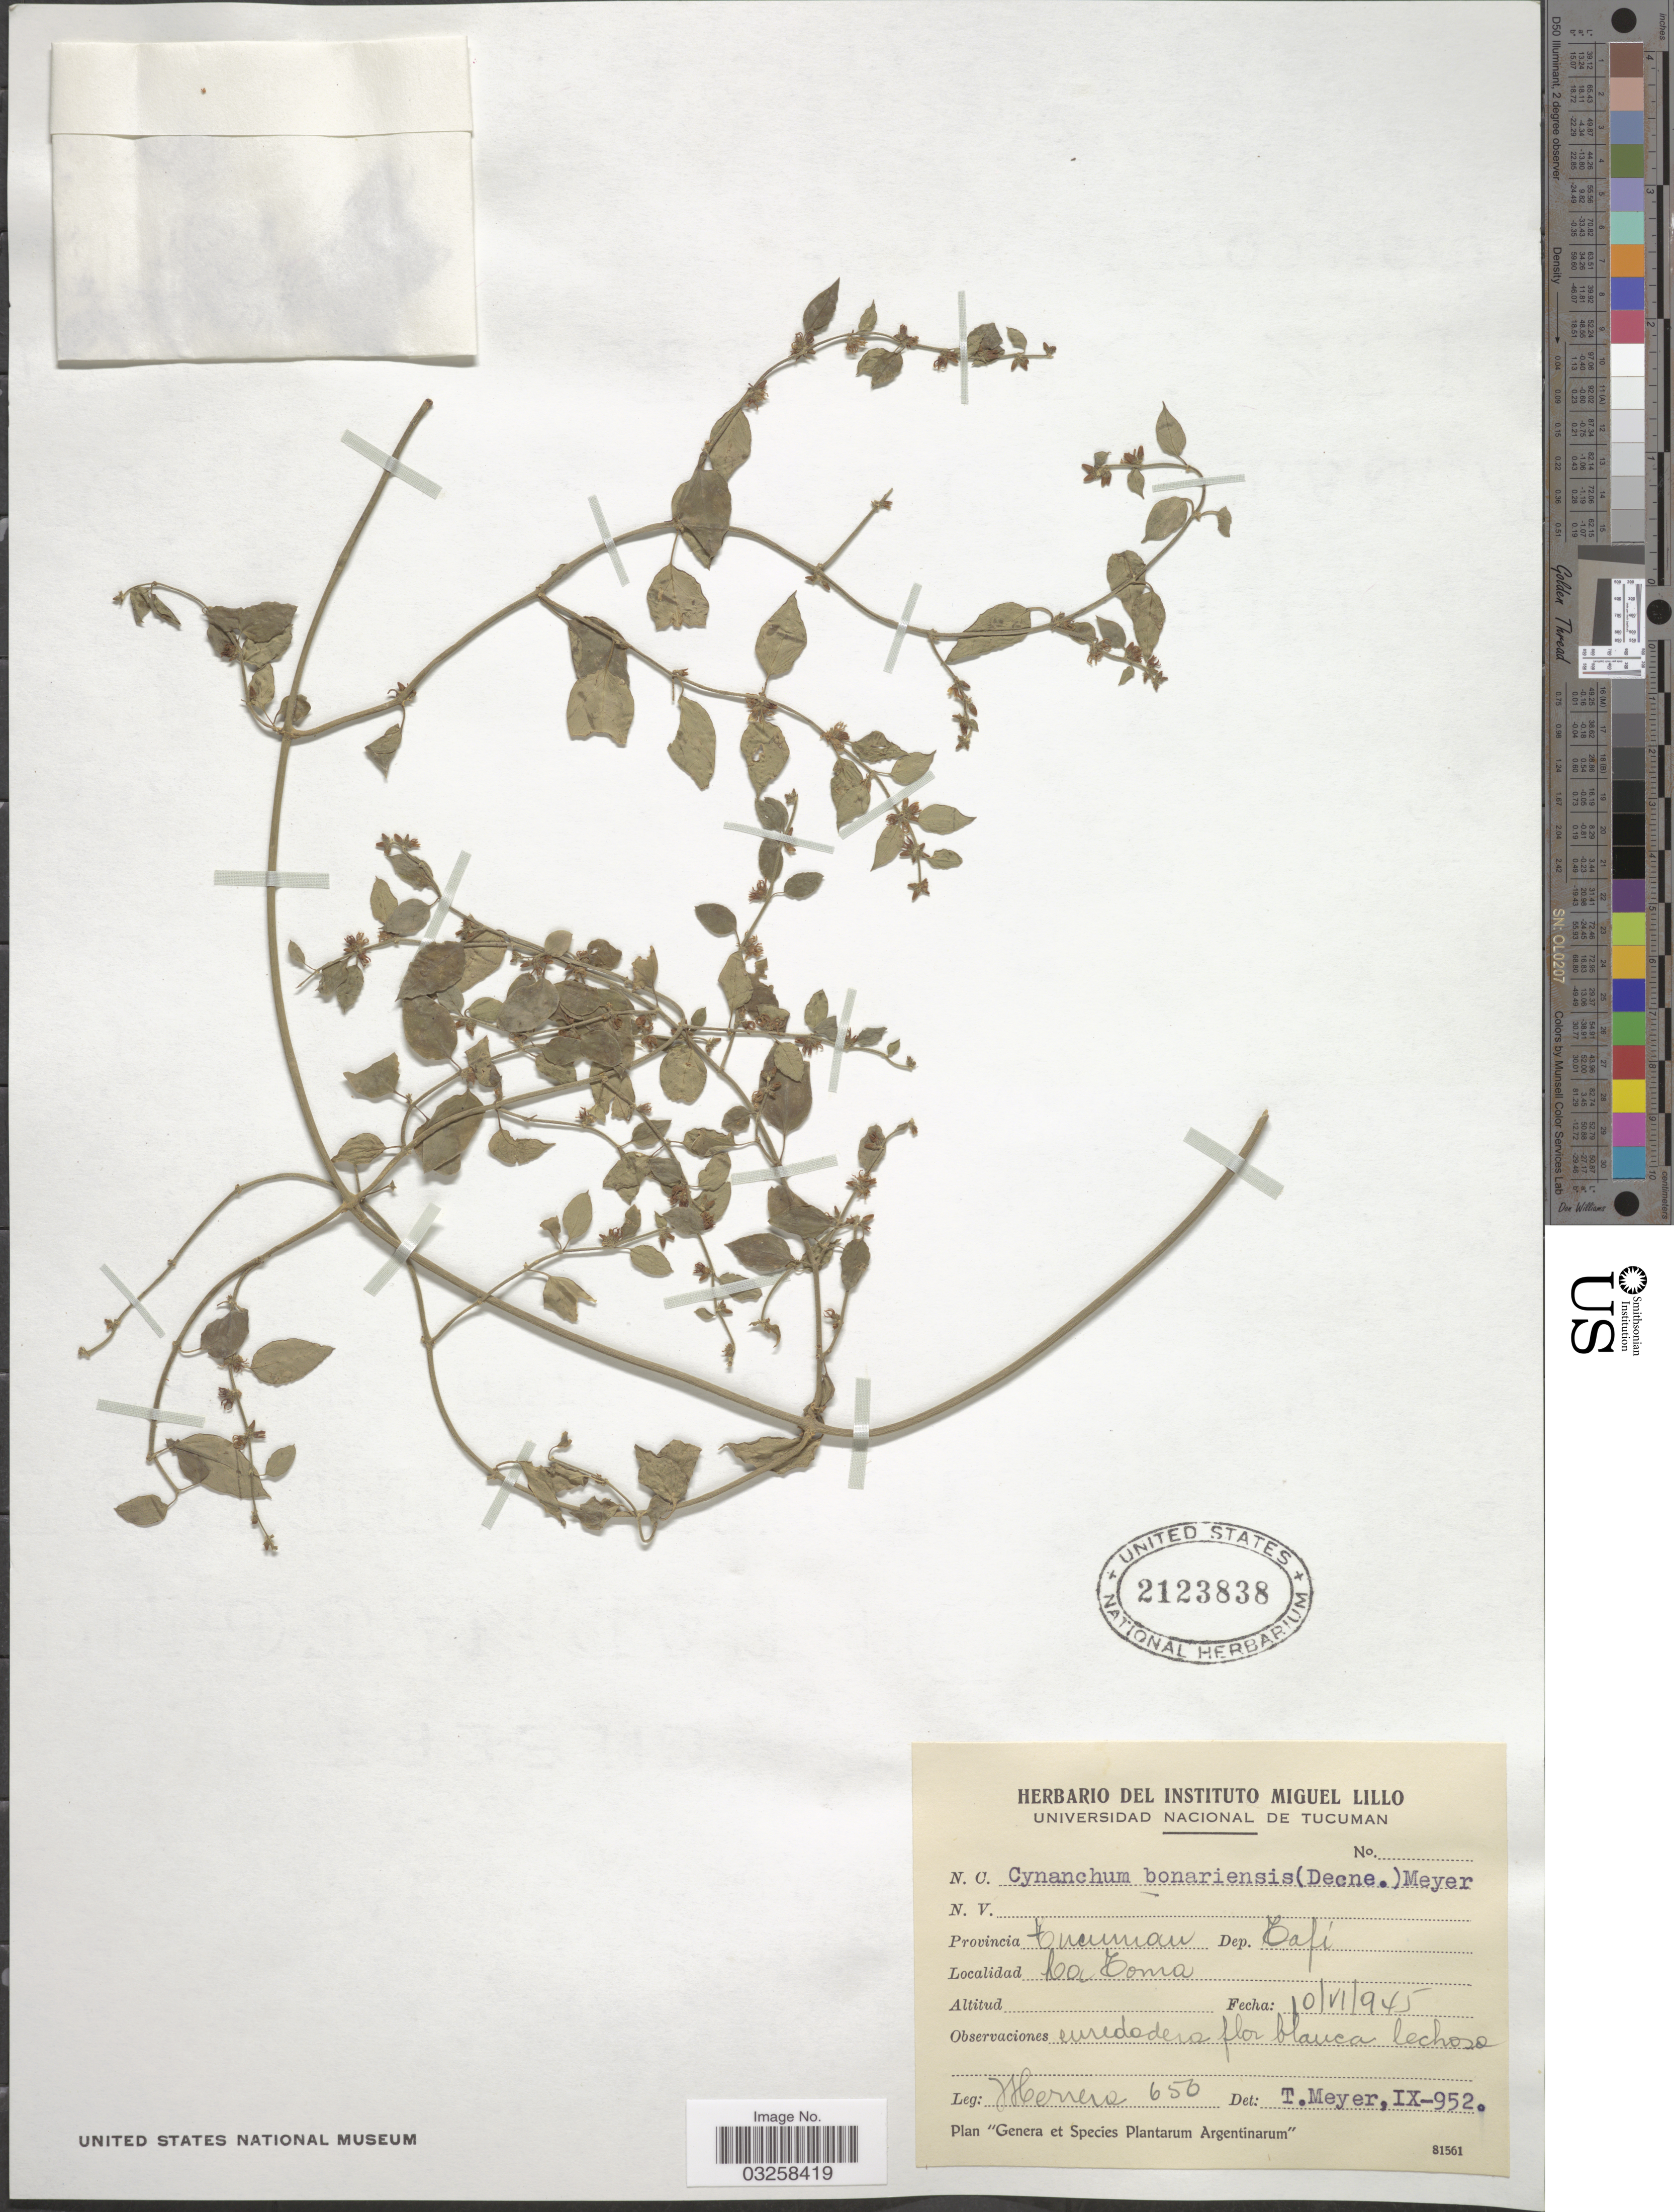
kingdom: Plantae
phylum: Tracheophyta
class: Magnoliopsida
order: Gentianales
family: Apocynaceae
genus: Ditassa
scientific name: Ditassa bonariensis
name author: Decne.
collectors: Herrera, --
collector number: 650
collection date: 1945-06-10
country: Argentina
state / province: Tucuman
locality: Dep. Tafi, La Toma.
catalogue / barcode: US 2123838